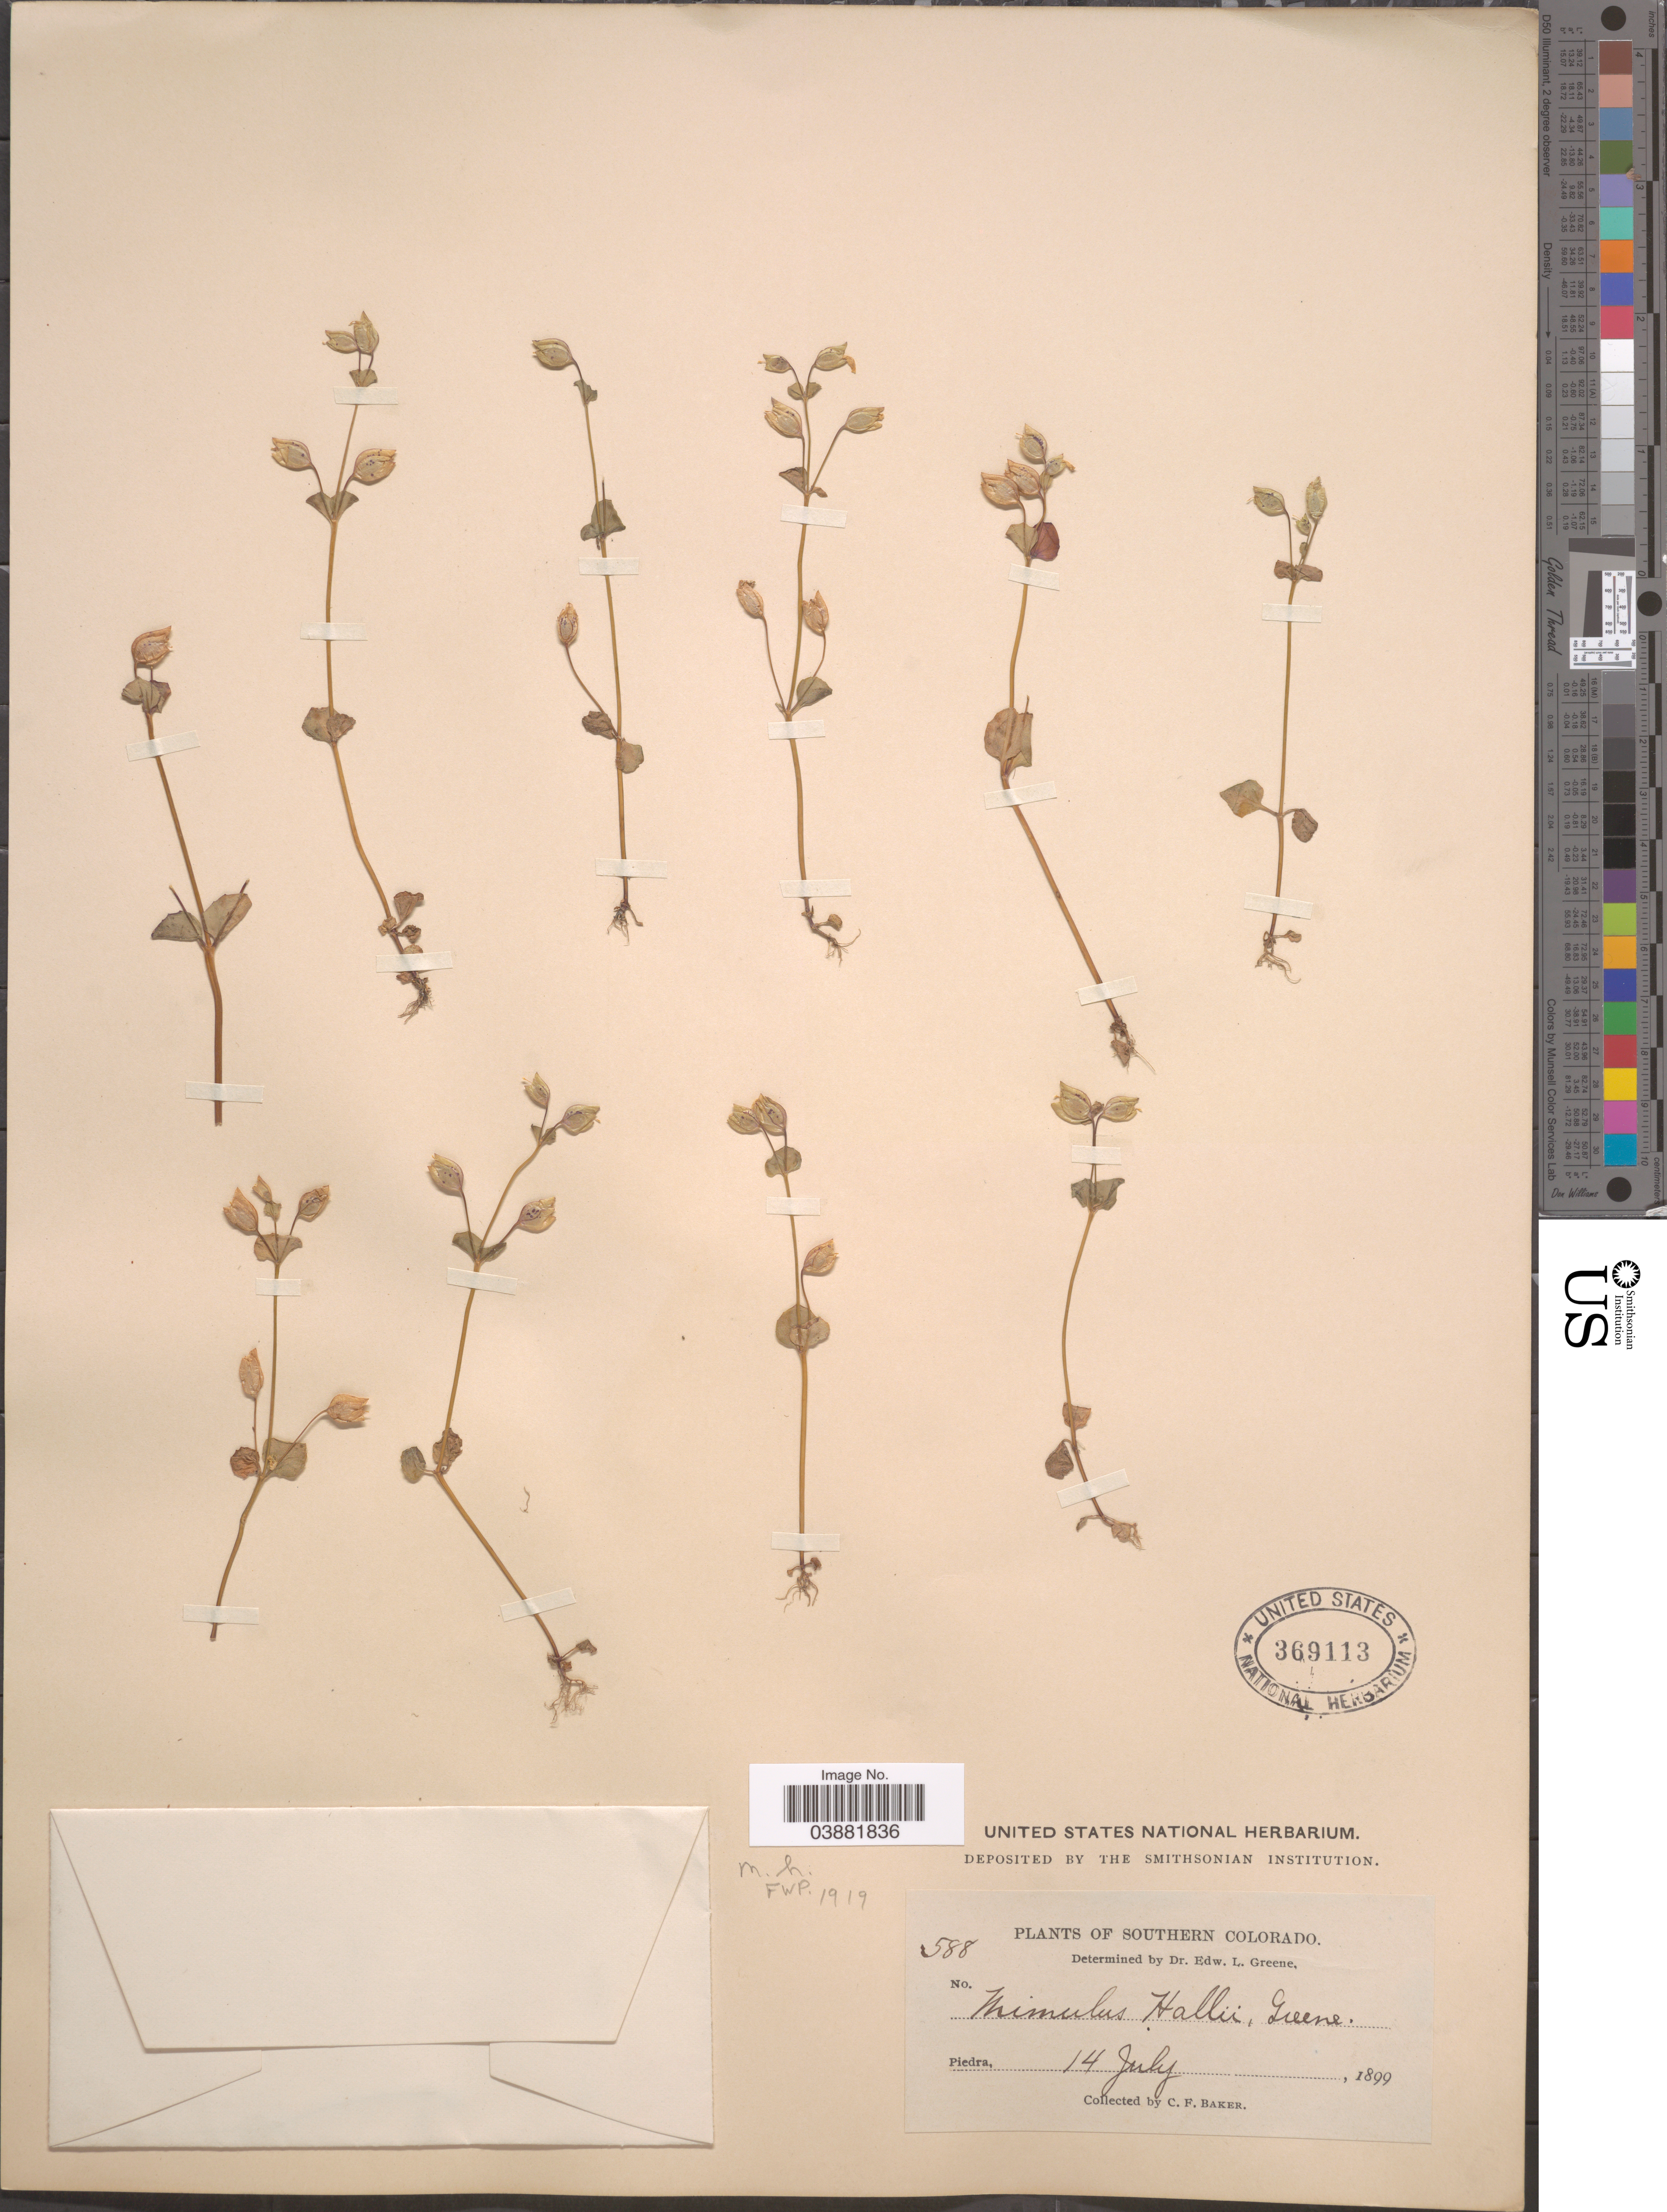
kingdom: Plantae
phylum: Tracheophyta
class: Magnoliopsida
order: Lamiales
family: Phrymaceae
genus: Mimulus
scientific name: Mimulus hallii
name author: Greene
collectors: C. F. Baker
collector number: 588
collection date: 1899-07-14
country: United States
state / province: Colorado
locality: Southern Colorado. Piedra.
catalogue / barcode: US 369113